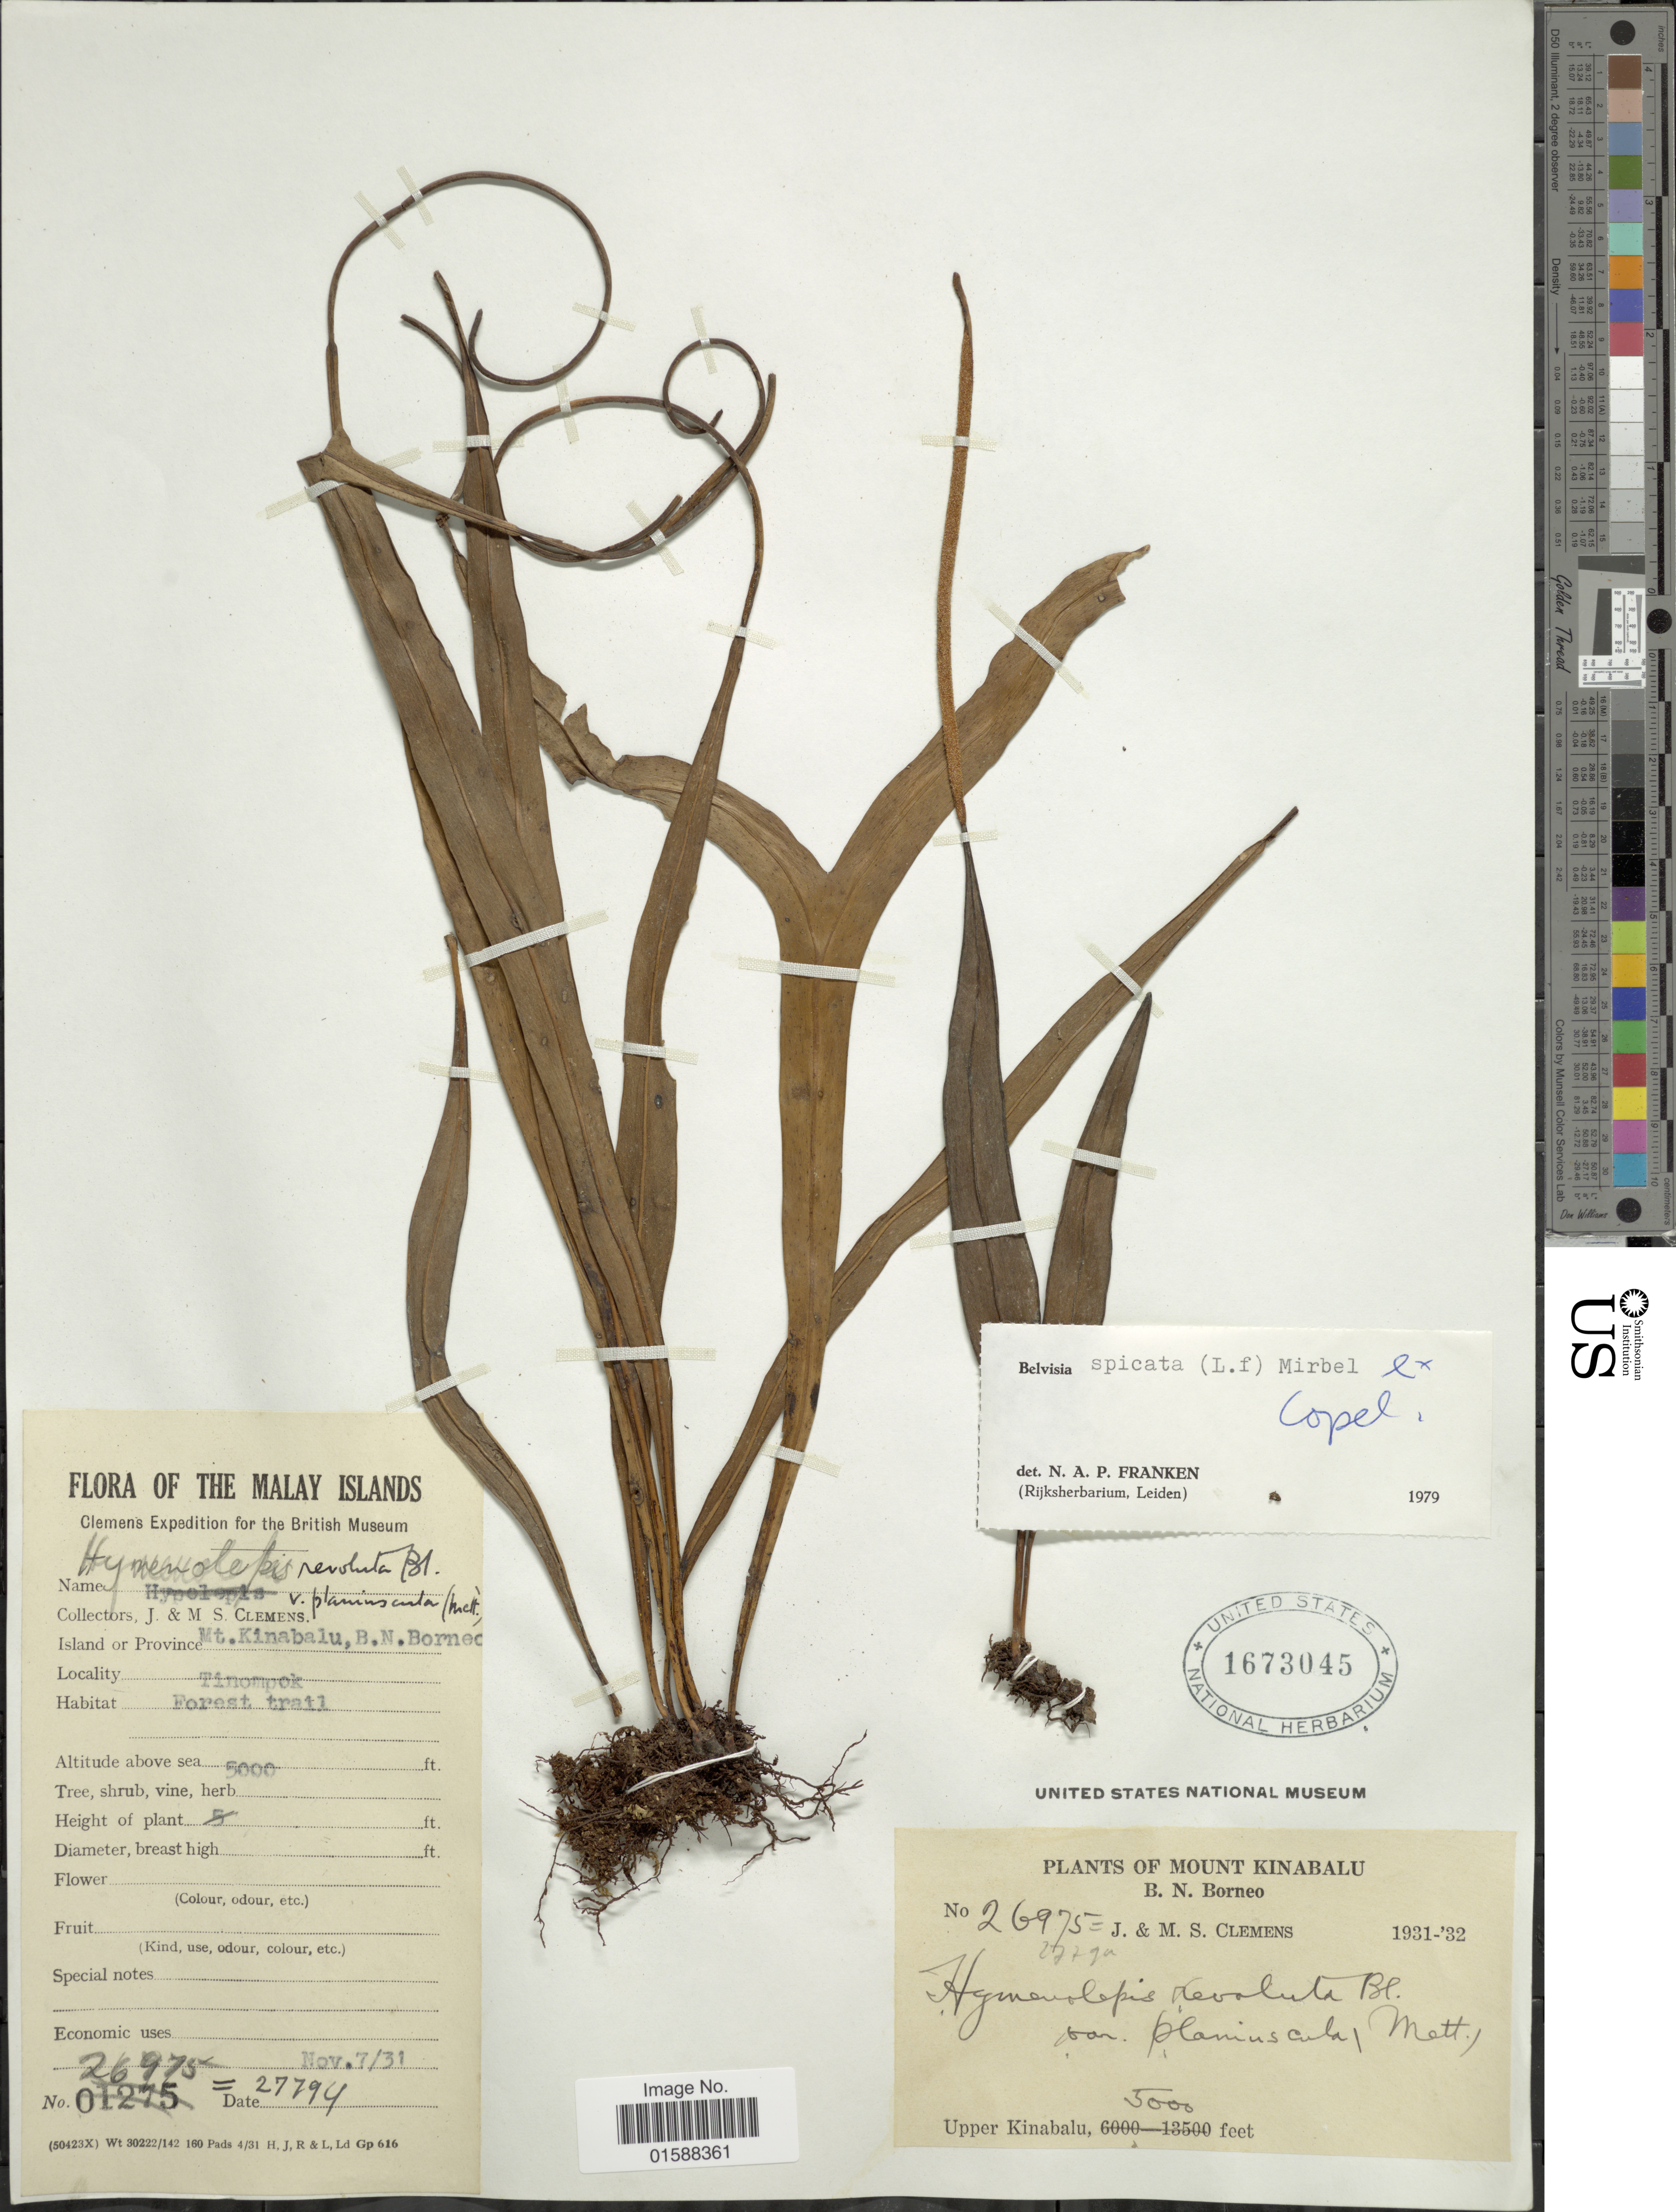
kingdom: Plantae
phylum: Tracheophyta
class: Polypodiopsida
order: Polypodiales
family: Polypodiaceae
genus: Lepisorus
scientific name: Lepisorus spicatus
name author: (L. f.) Li S. Wang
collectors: J. Clemens & M. S. Clemens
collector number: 26975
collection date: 1931-11-07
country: Malaysia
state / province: Sabah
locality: Malay Islands. Mount Kinabalu. B. N. Borneo. Tinompok. Forest trail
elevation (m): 1524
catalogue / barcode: US 1673045